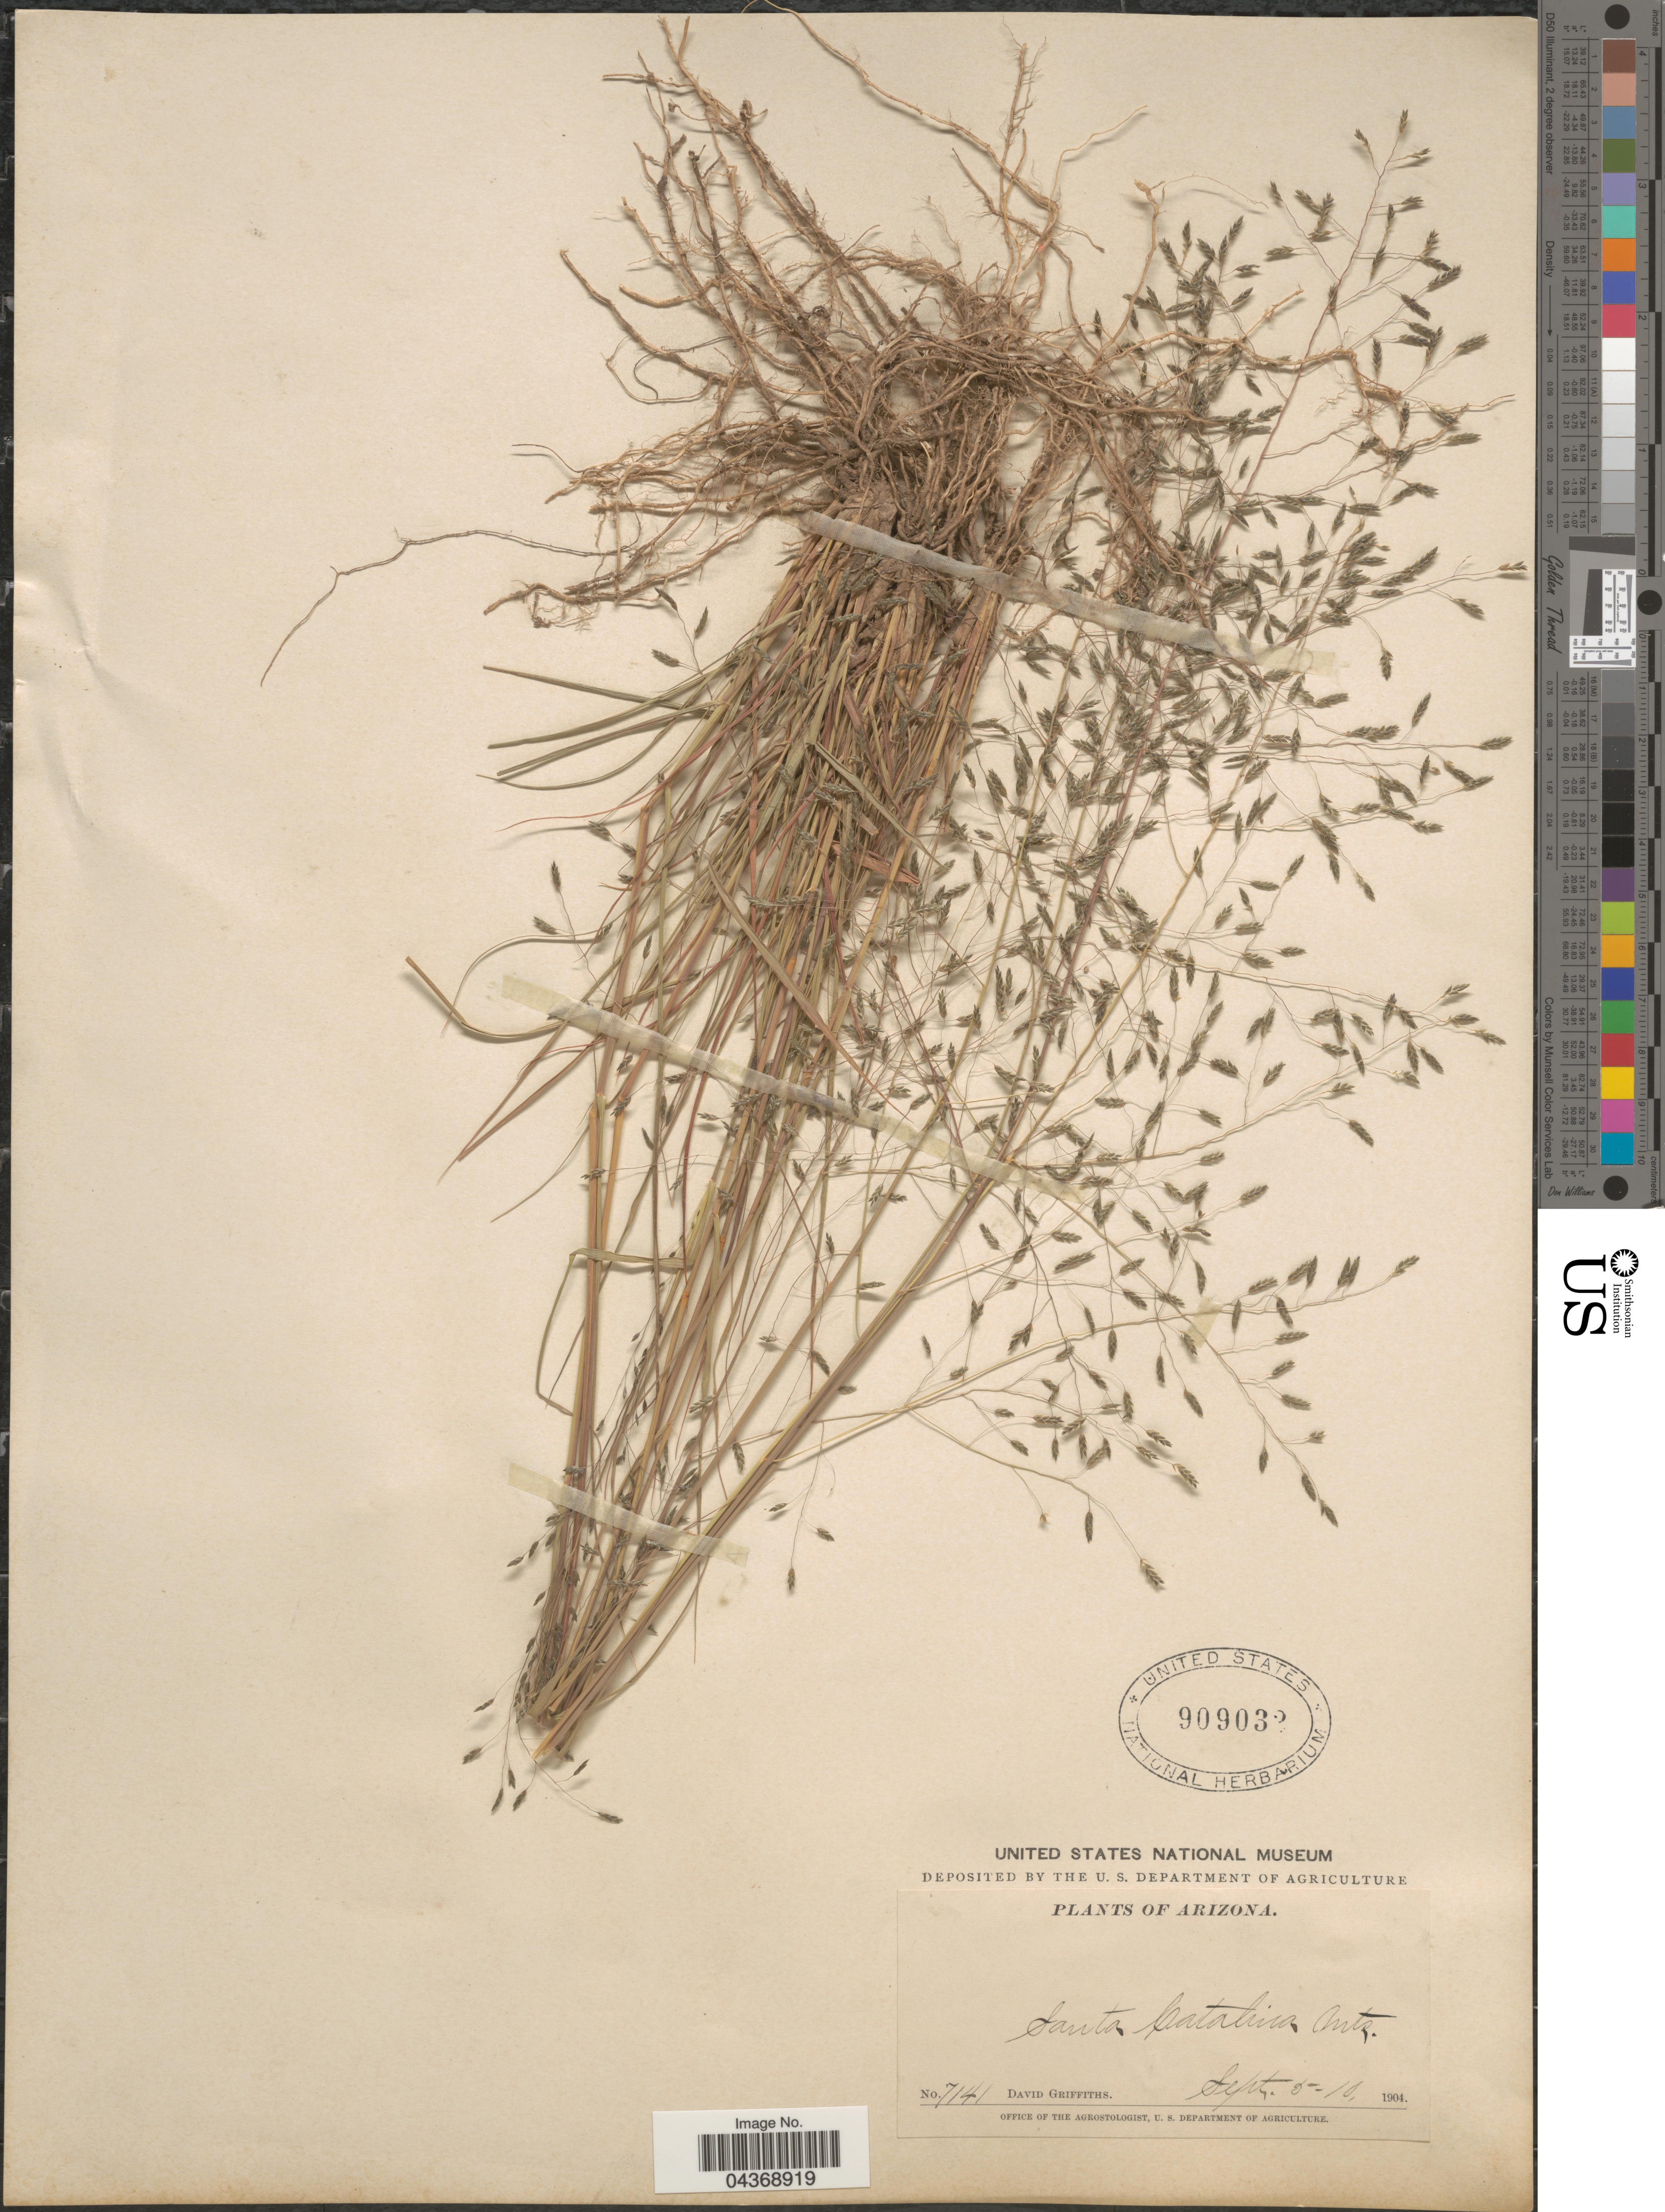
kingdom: Plantae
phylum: Tracheophyta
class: Liliopsida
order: Poales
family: Poaceae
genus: Eragrostis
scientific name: Eragrostis intermedia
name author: Hitchc.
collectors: D. Griffiths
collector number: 7141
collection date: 1904-09-05/1904-09-10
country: United States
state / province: Arizona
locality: Santa Catalina Mts.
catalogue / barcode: US 909032